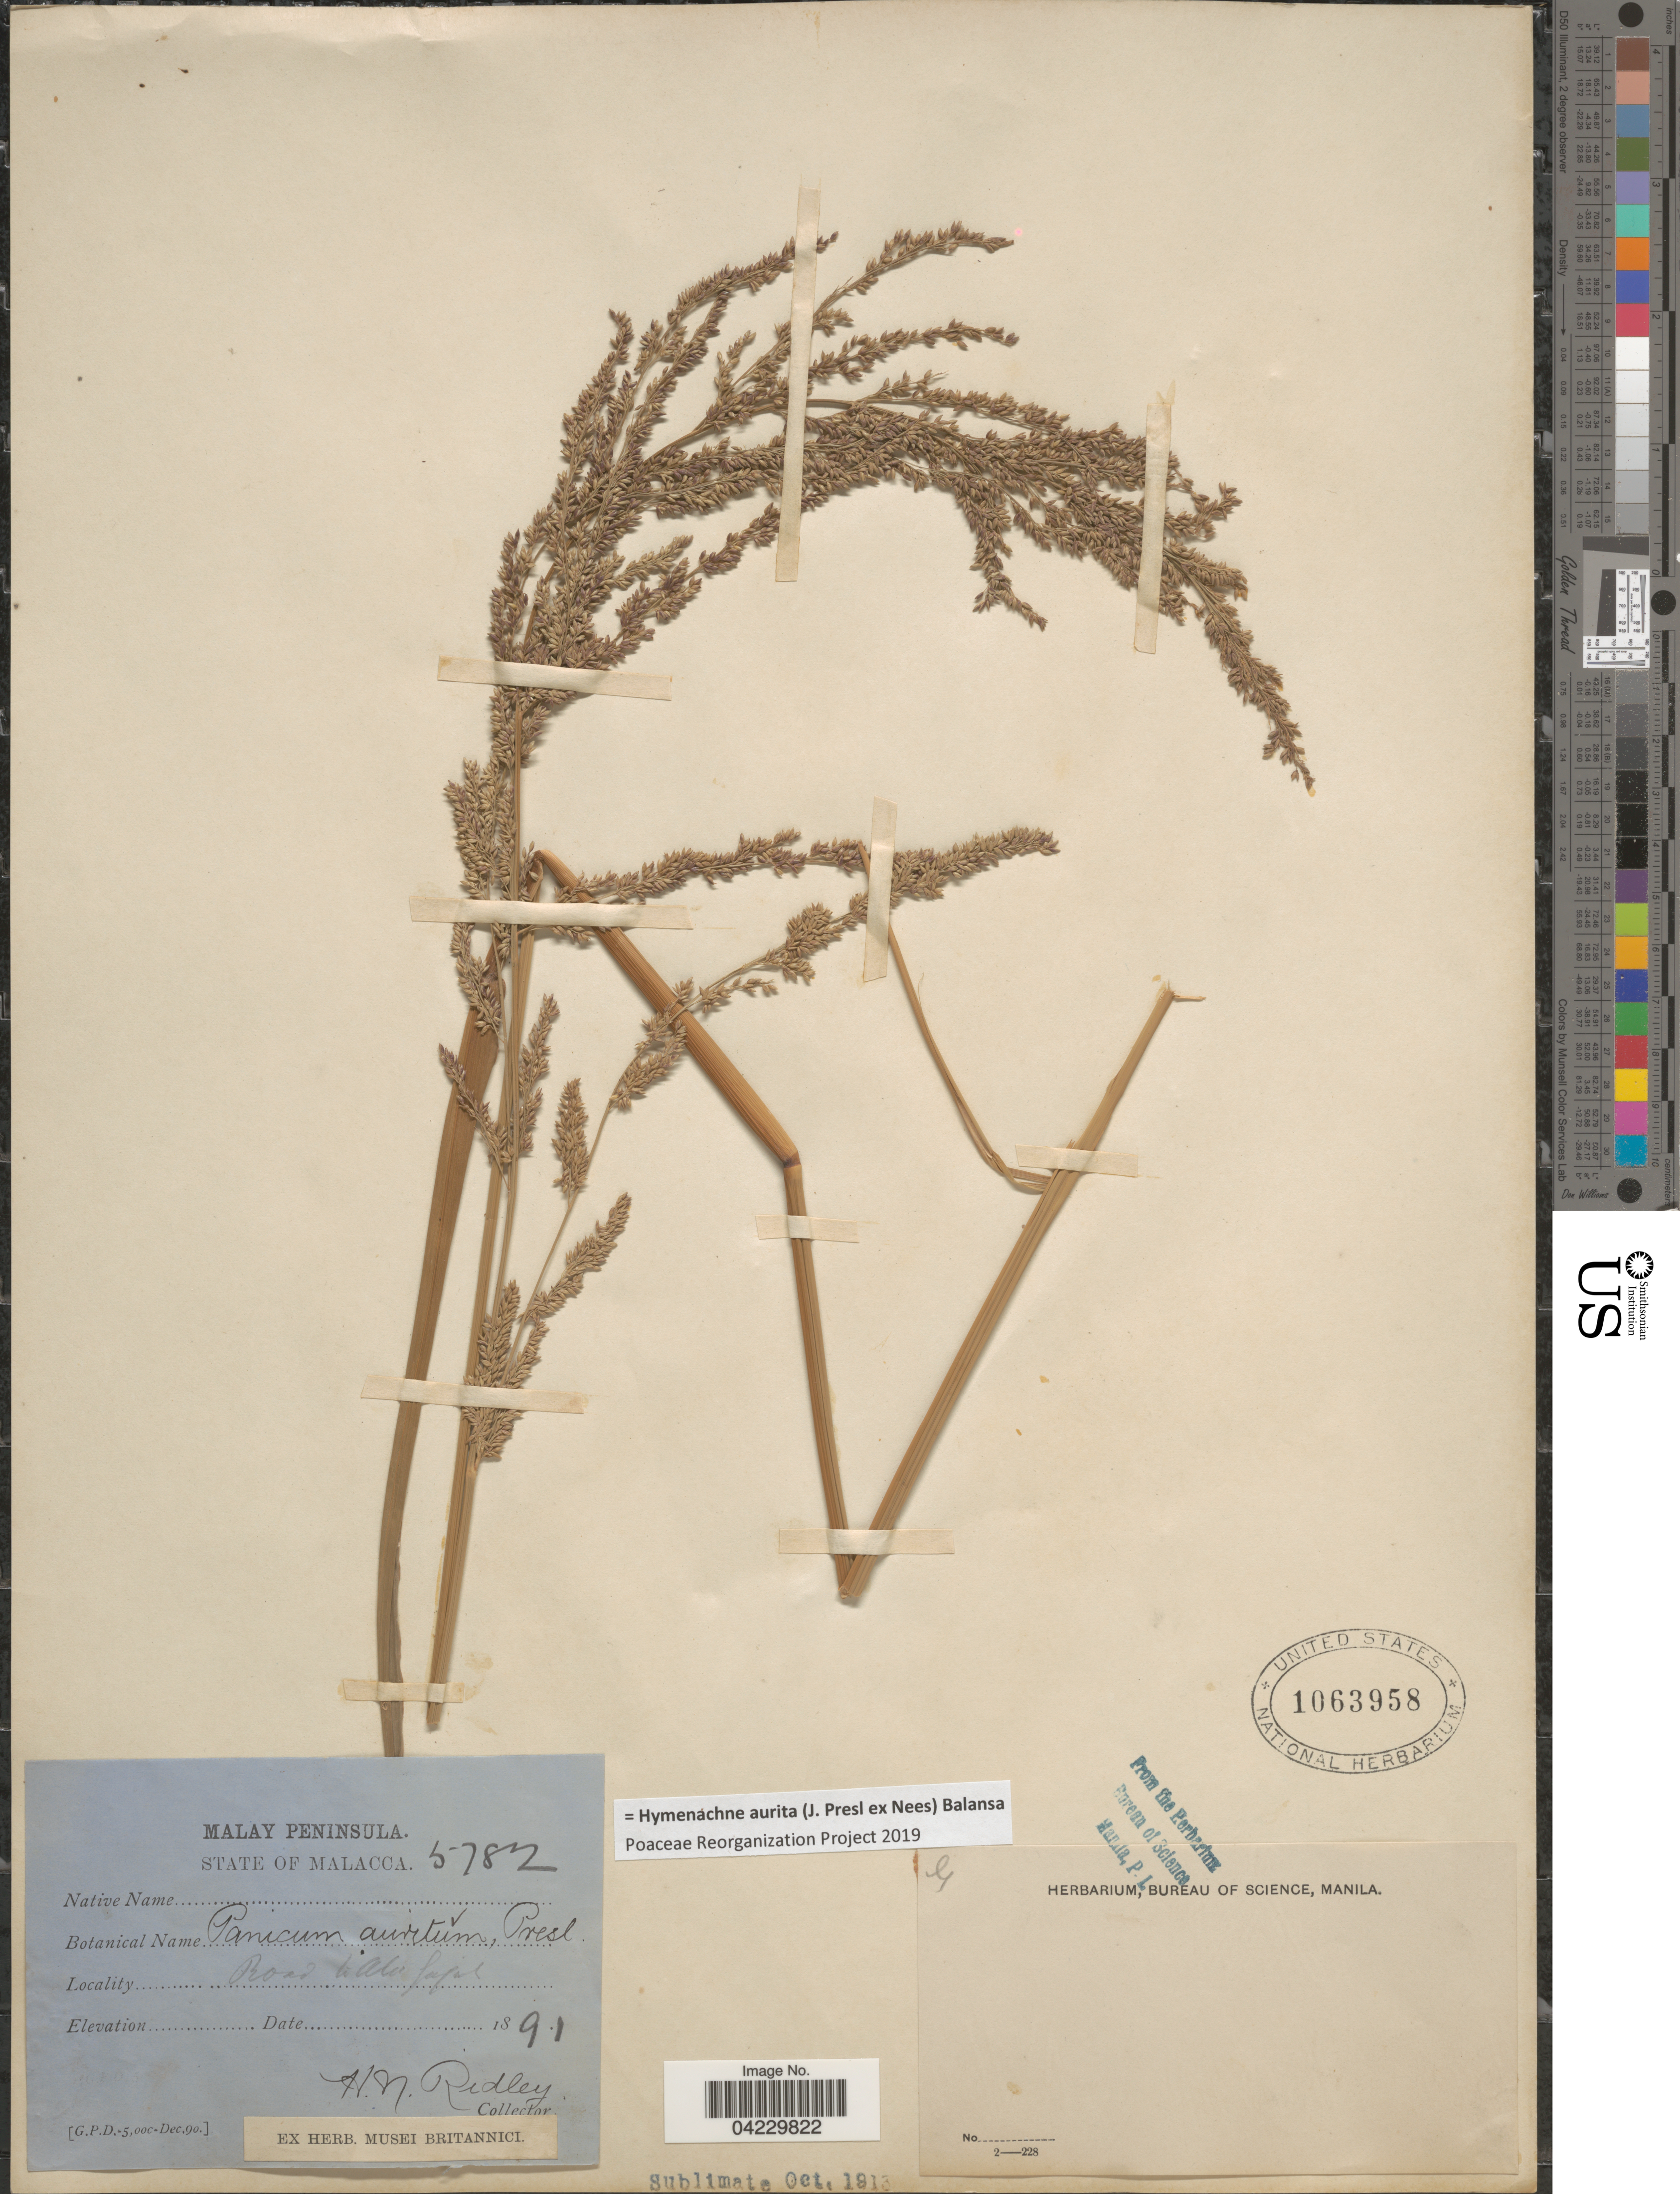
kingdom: Plantae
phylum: Tracheophyta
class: Liliopsida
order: Poales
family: Poaceae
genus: Hymenachne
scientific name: Hymenachne aurita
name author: (J. Presl ex Nees) Balansa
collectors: H. N. Ridley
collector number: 5782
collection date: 1891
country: Malaysia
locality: Malay Peninsula. State of Malacca. Road bald Sept. [interpreted]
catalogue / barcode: US 1063958